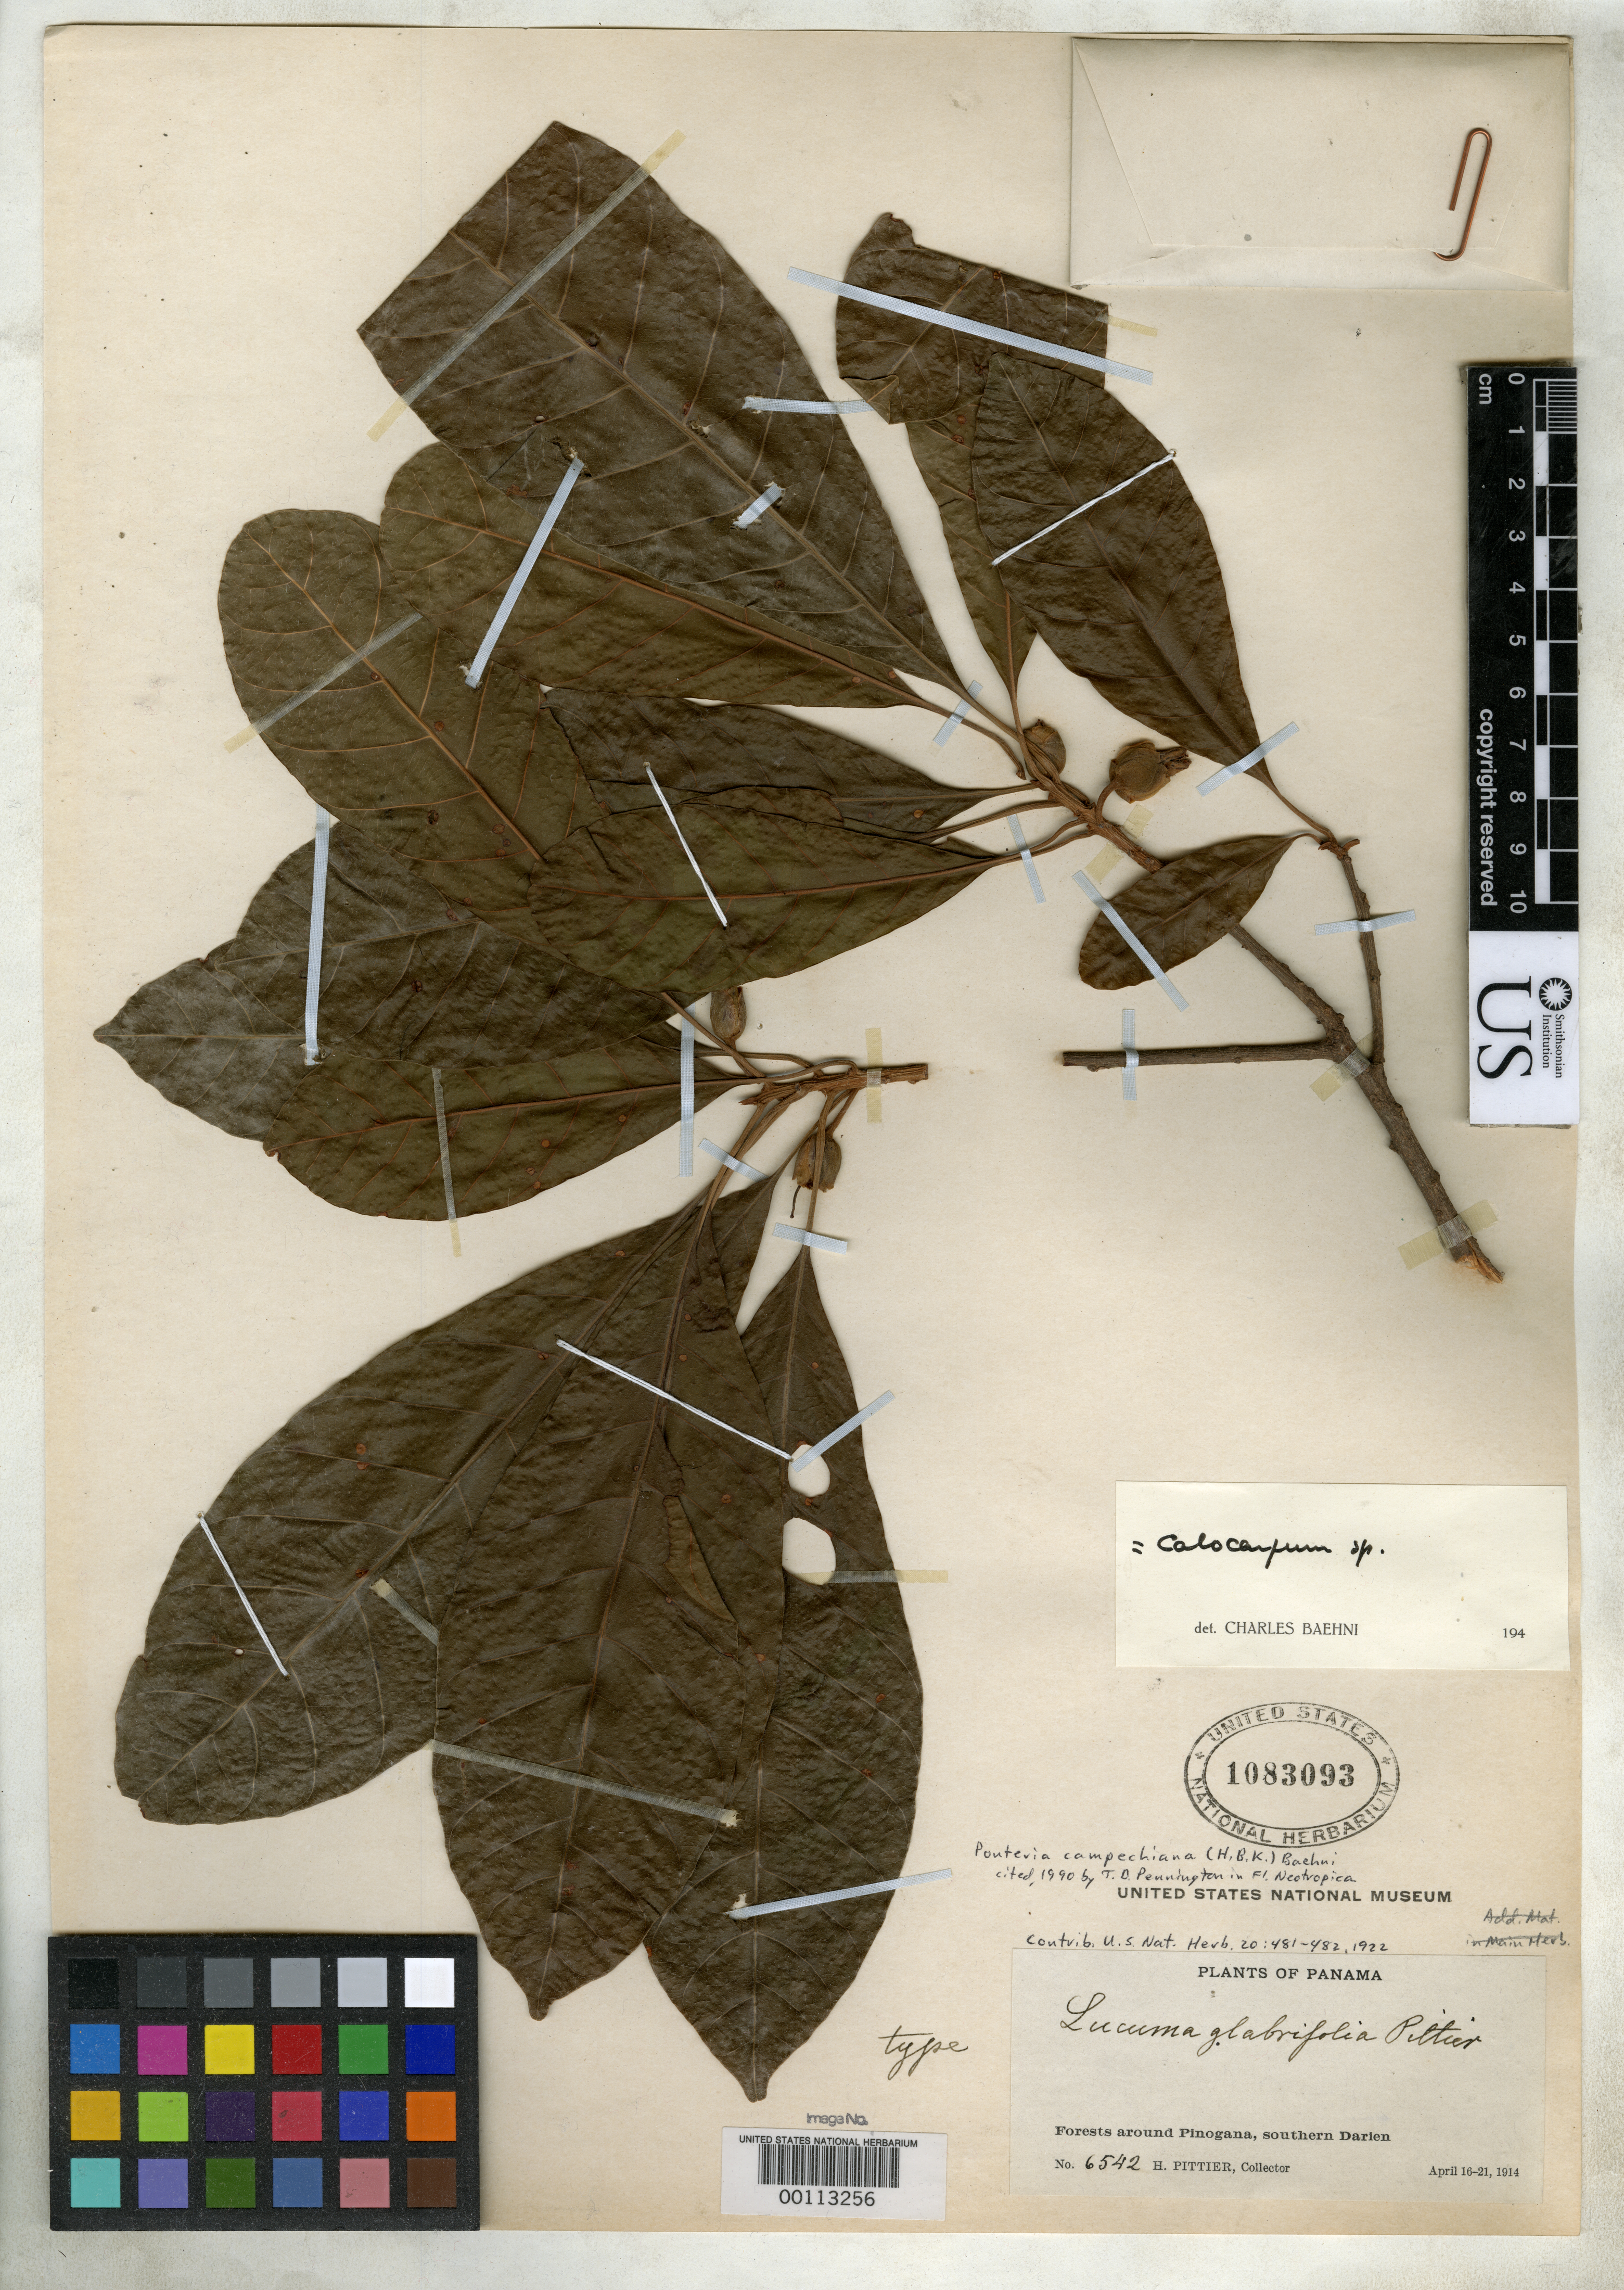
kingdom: Plantae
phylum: Tracheophyta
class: Magnoliopsida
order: Ericales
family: Sapotaceae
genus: Lucuma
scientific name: Lucuma glabrifolia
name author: Pittier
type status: Possible Holotype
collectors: H. F. Pittier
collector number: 6542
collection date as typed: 17 Apr 1914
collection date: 1914-04-17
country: Panama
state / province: Darién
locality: Pinogana.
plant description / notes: This sheet is annotated as "type" (by Pittier?). Protologue cites "type" in U.S. National Herbarium as 716608, but no specimen with that sheet number can be found.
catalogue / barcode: US 1083093